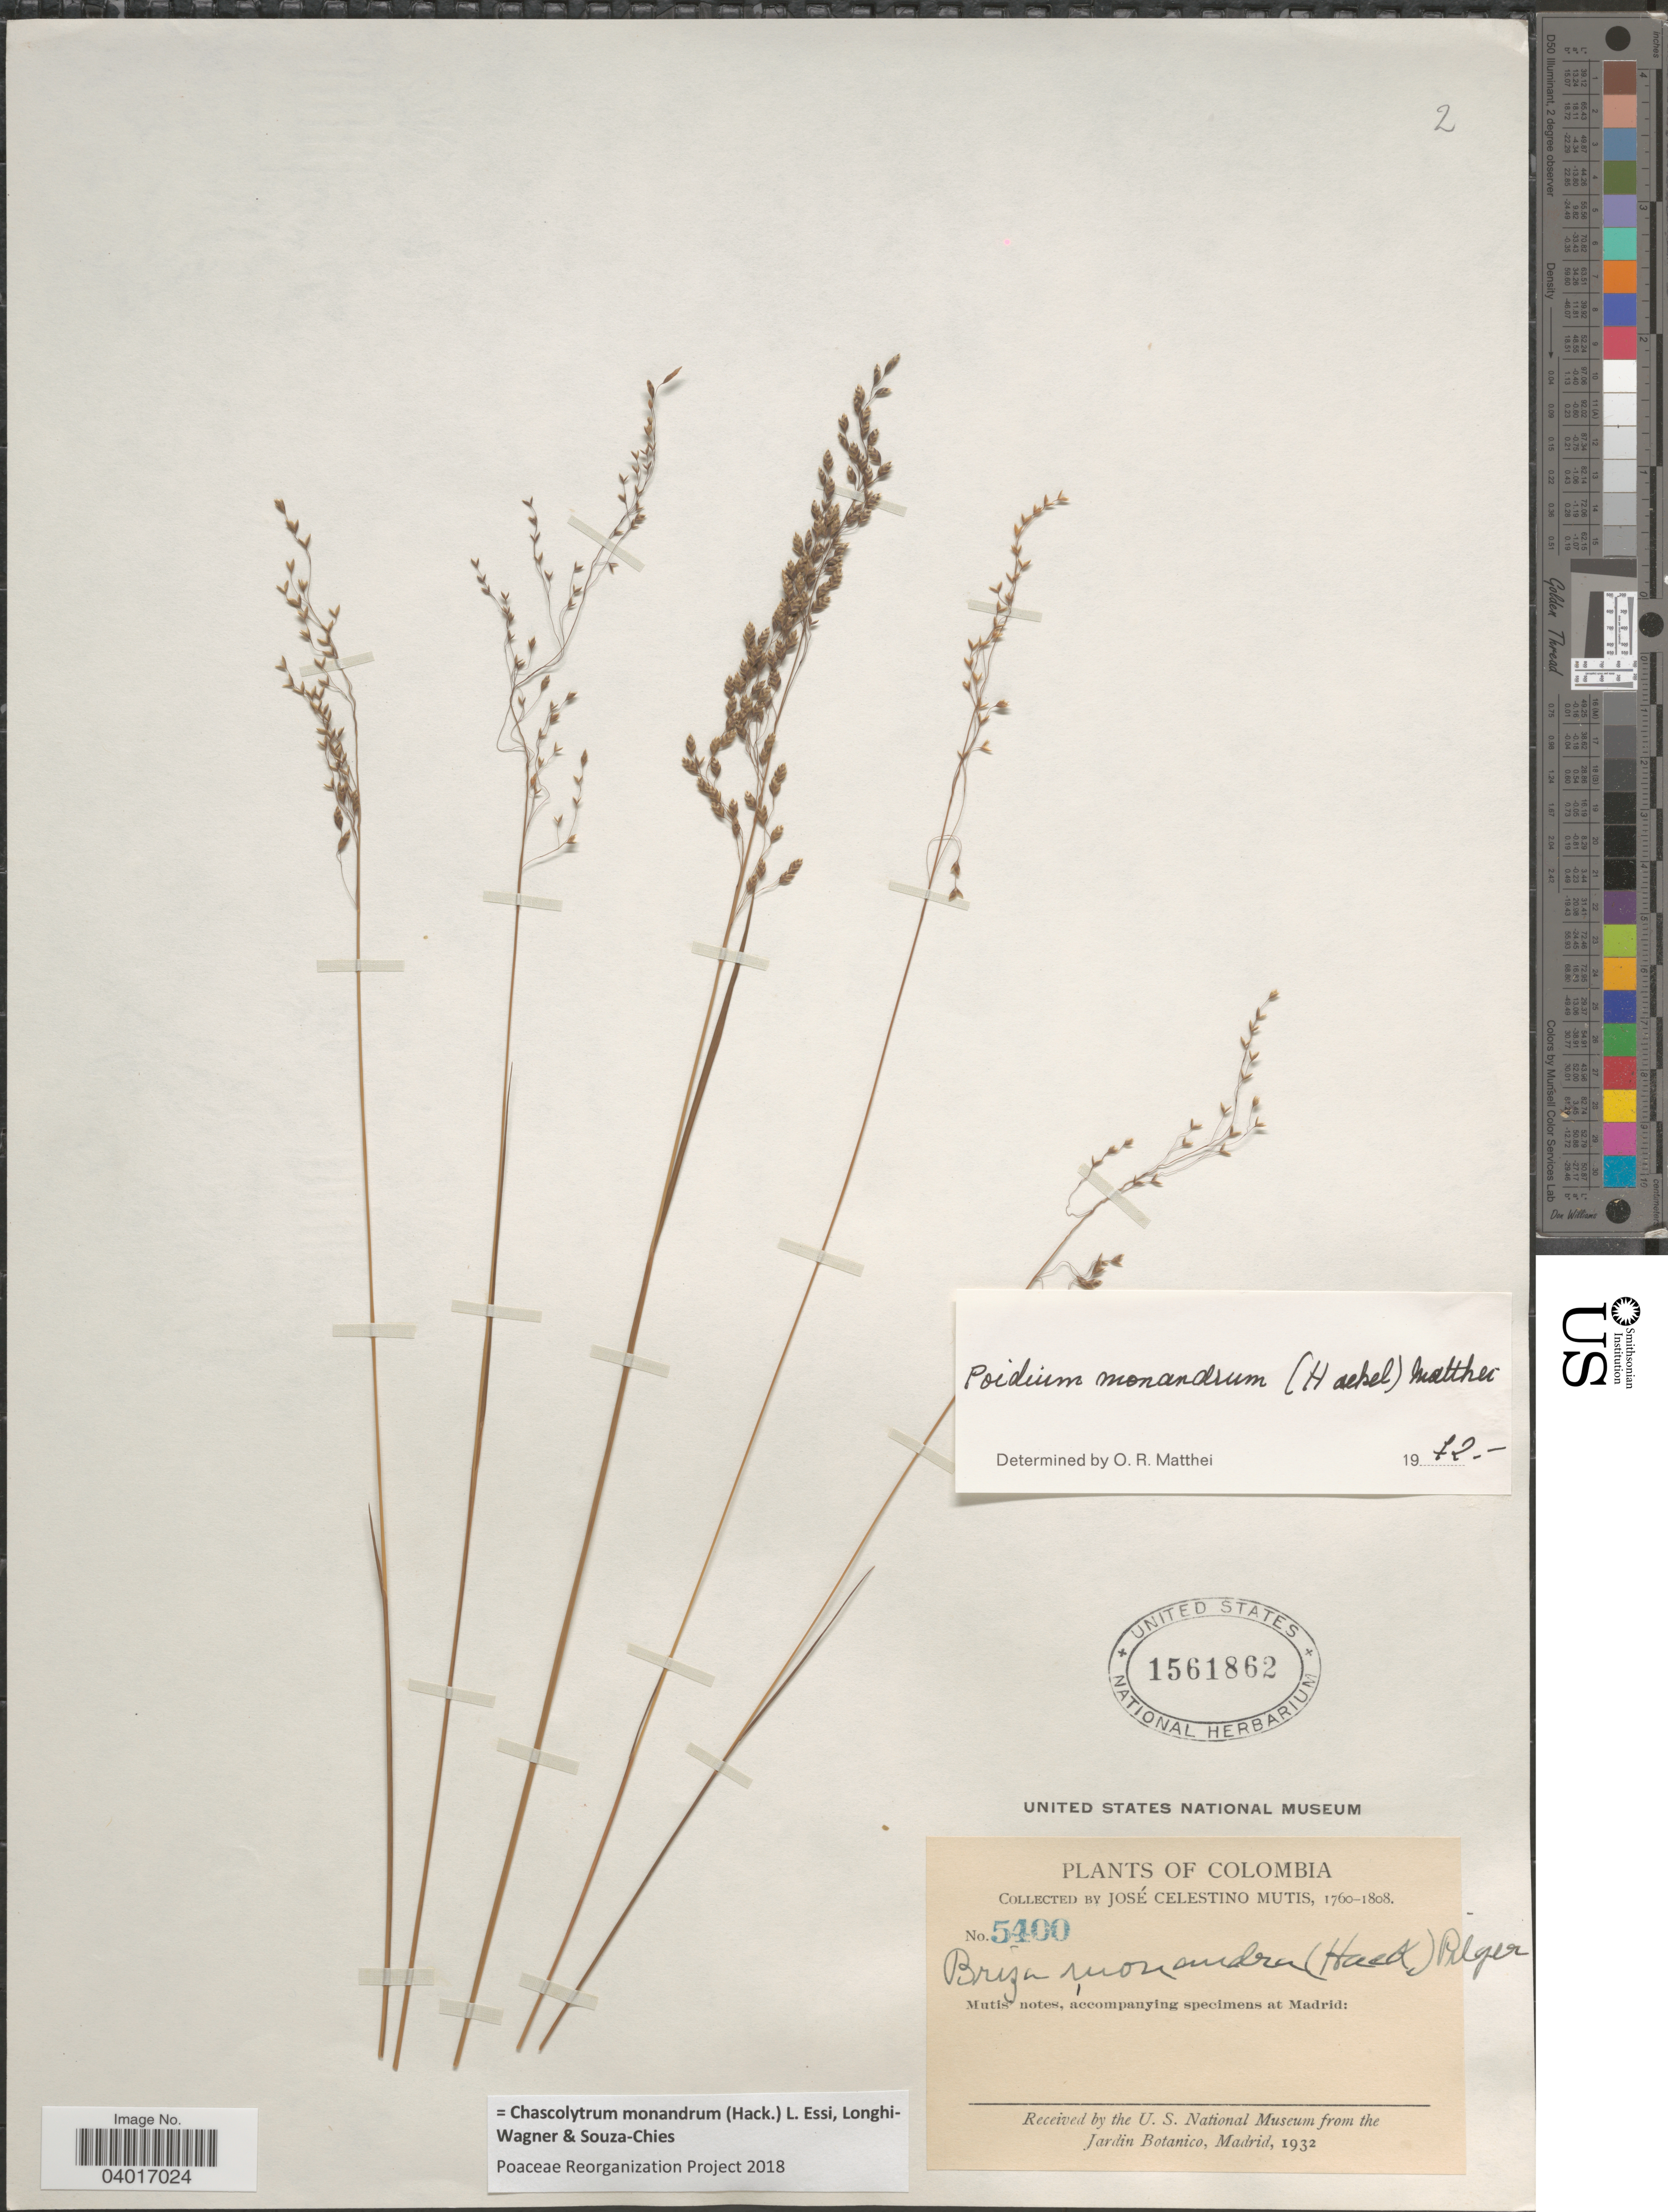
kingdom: Plantae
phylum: Tracheophyta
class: Liliopsida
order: Poales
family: Poaceae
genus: Chascolytrum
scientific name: Chascolytrum monandrum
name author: (Hack.) L. Essi et al.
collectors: J. C. B. Mutis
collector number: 5400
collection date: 1760/1808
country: Colombia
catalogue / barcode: US 1561862